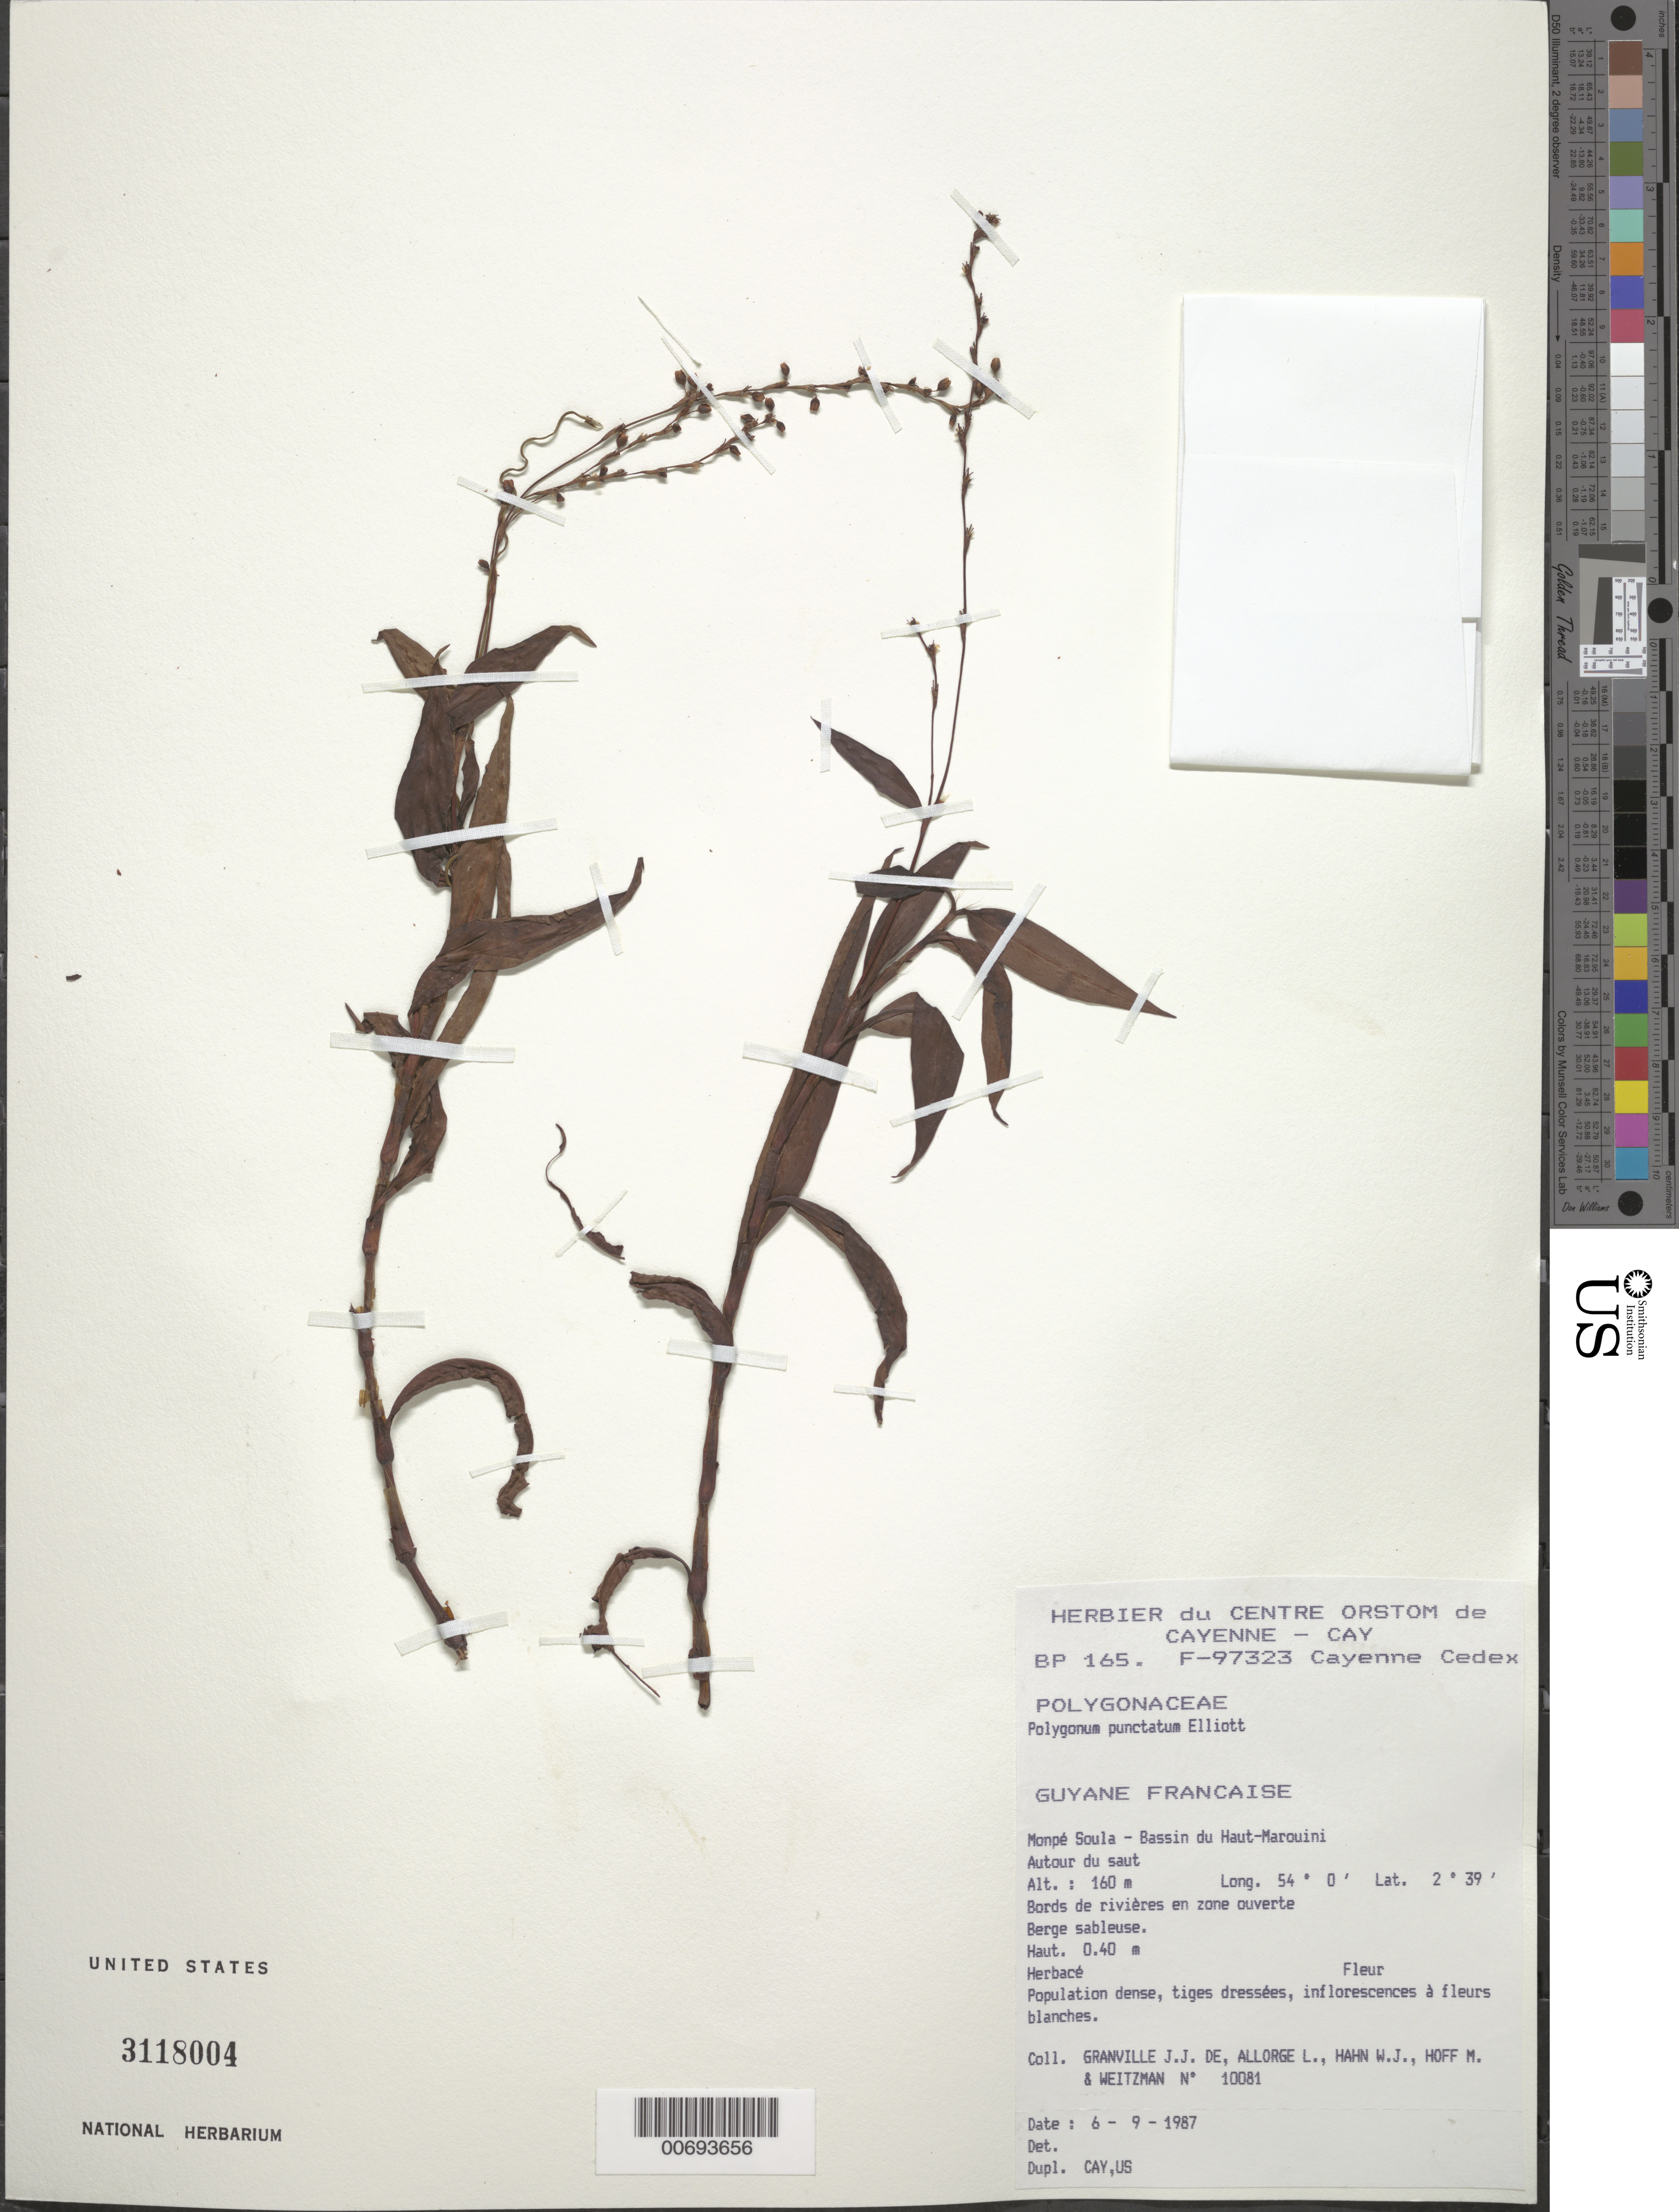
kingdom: Plantae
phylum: Tracheophyta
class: Magnoliopsida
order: Caryophyllales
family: Polygonaceae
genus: Polygonum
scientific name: Polygonum punctatum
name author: Elliott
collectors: J.-J. de Granville, L. Allorge, W. J. Hahn, M. Hoff & A. L. Weitzman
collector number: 10081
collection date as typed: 6-Sep-87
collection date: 1987-09-06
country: French Guiana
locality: Monpé Soula, Bassin du Haut-Marouini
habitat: Along river, open area; sandy bank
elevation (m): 160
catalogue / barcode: US 3118004